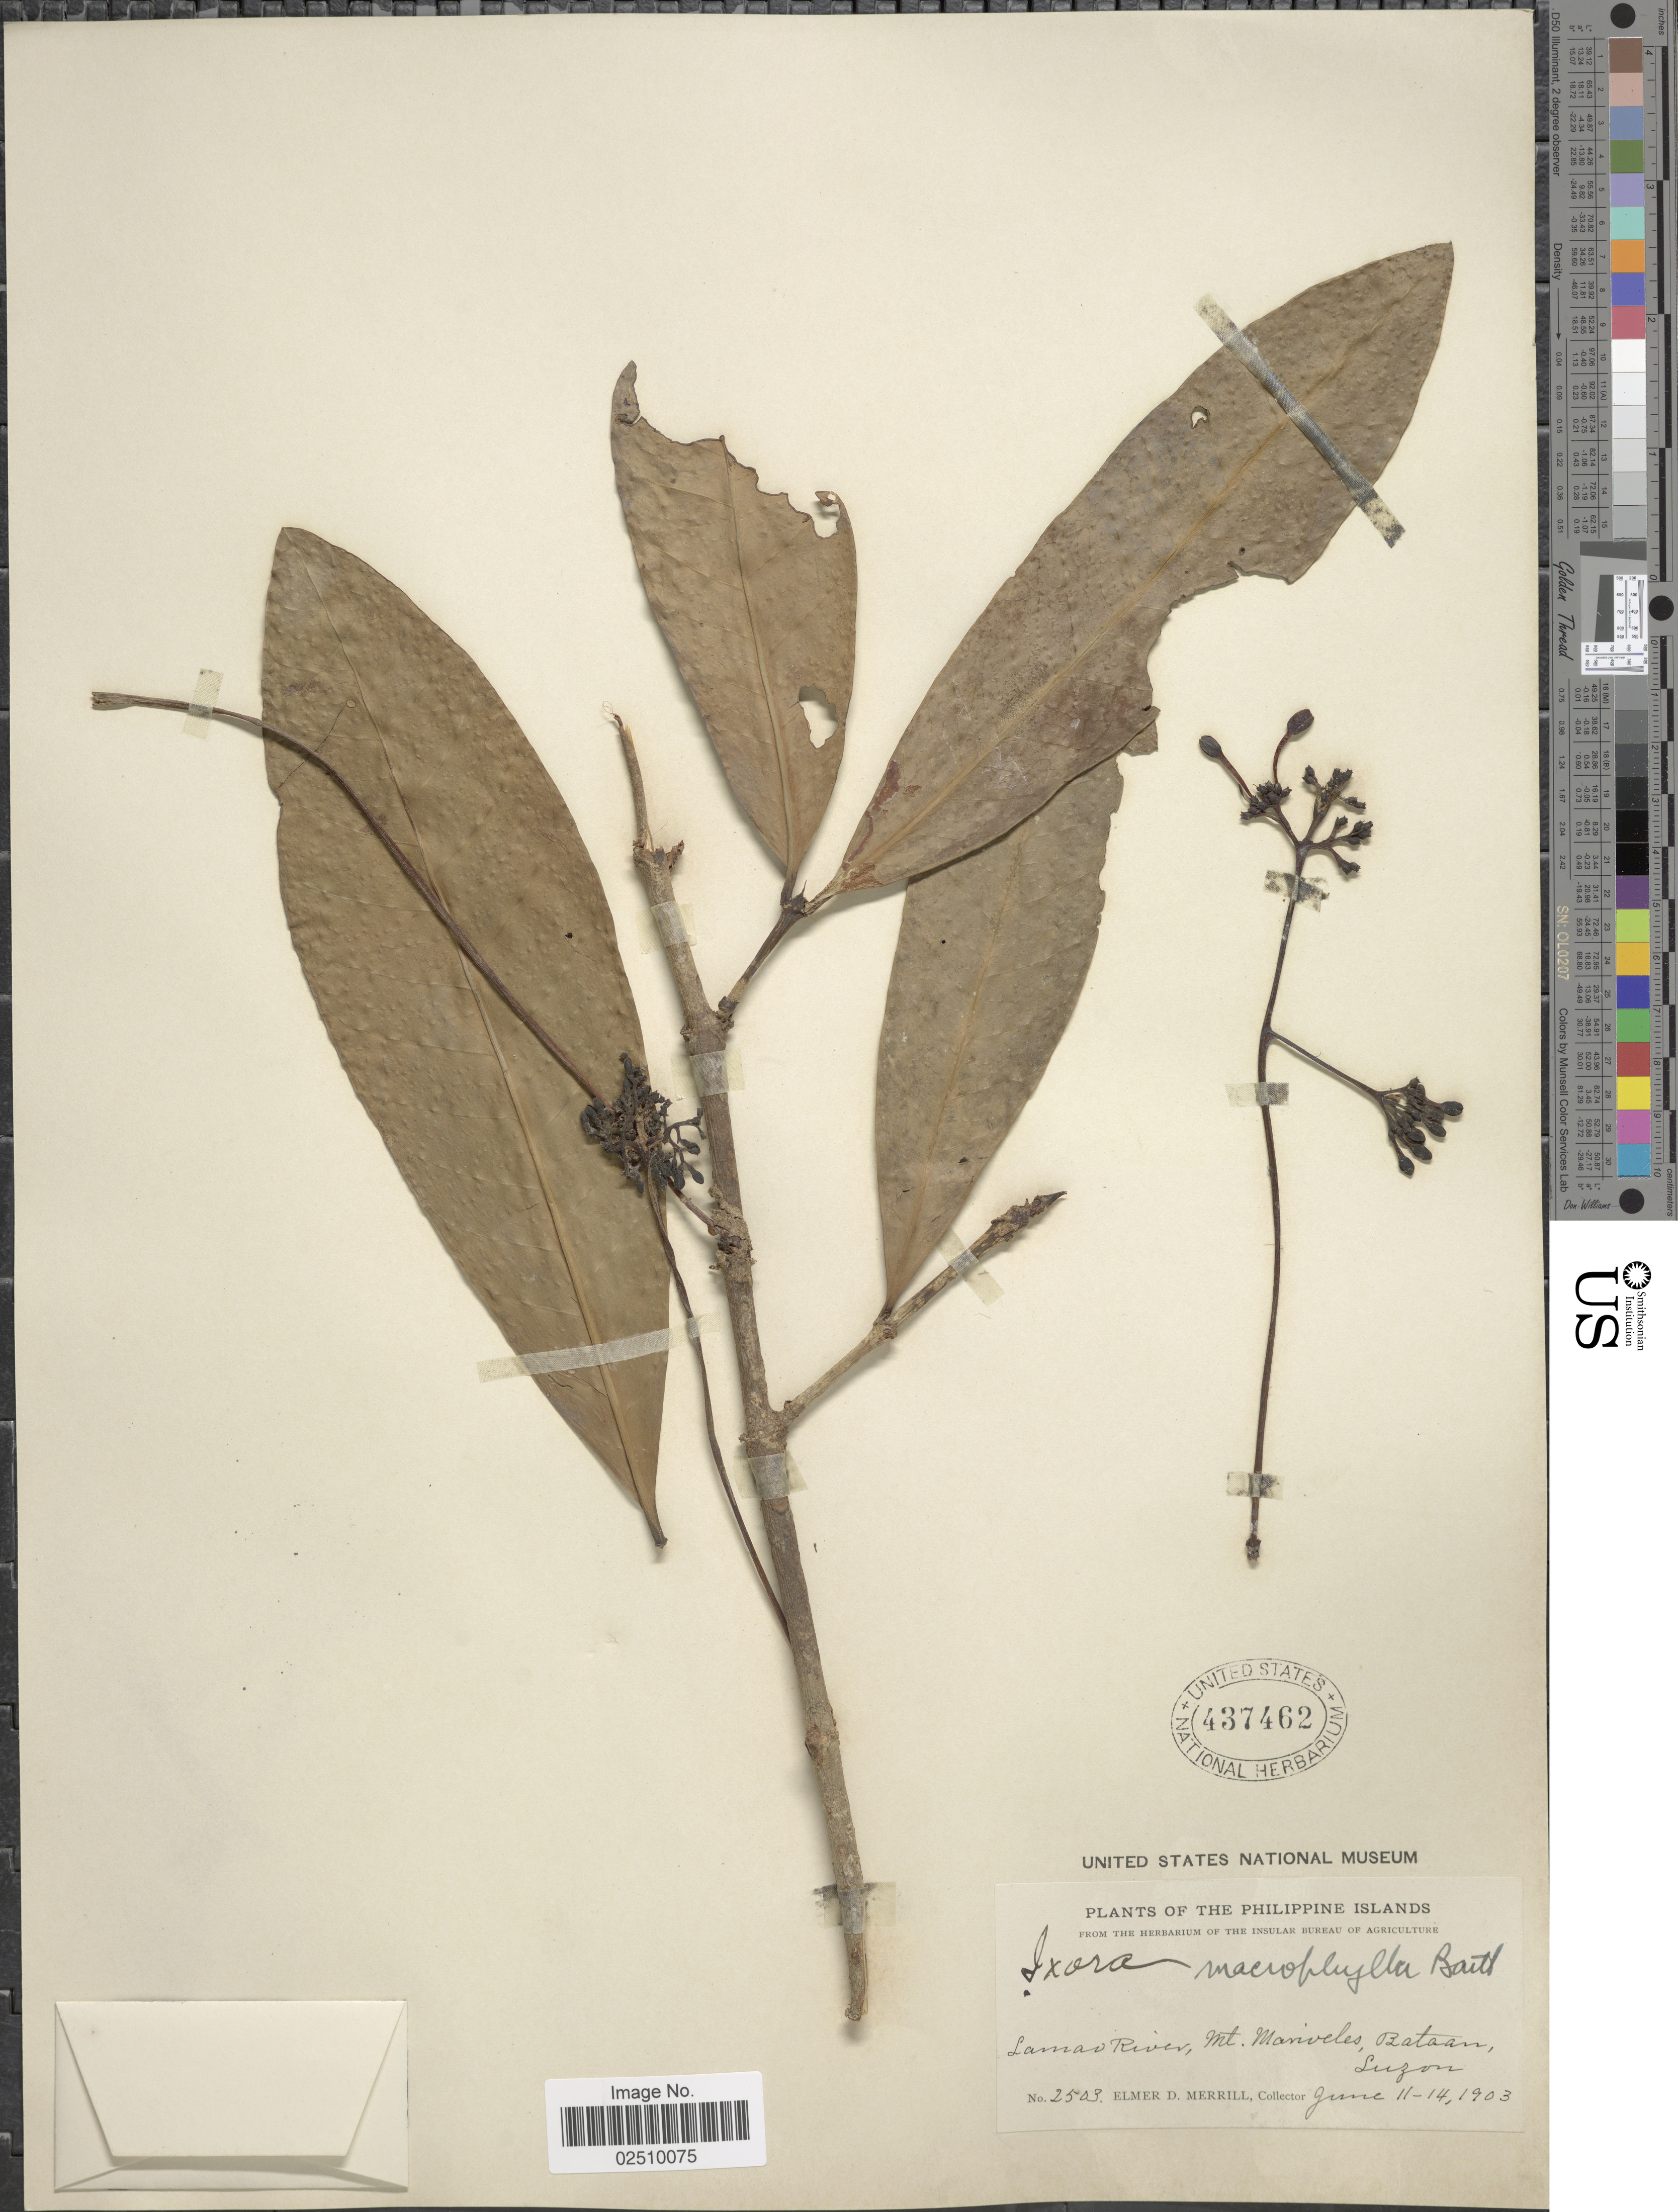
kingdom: Plantae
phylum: Tracheophyta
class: Magnoliopsida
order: Gentianales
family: Rubiaceae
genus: Ixora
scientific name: Ixora macrophylla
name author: Bartl. ex DC.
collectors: E. D. Merrill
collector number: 2503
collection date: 1903-06-11/1903-06-14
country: Philippines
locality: Lamao River, Mt. Mariveles, Bataan, Luzon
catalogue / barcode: US 437462